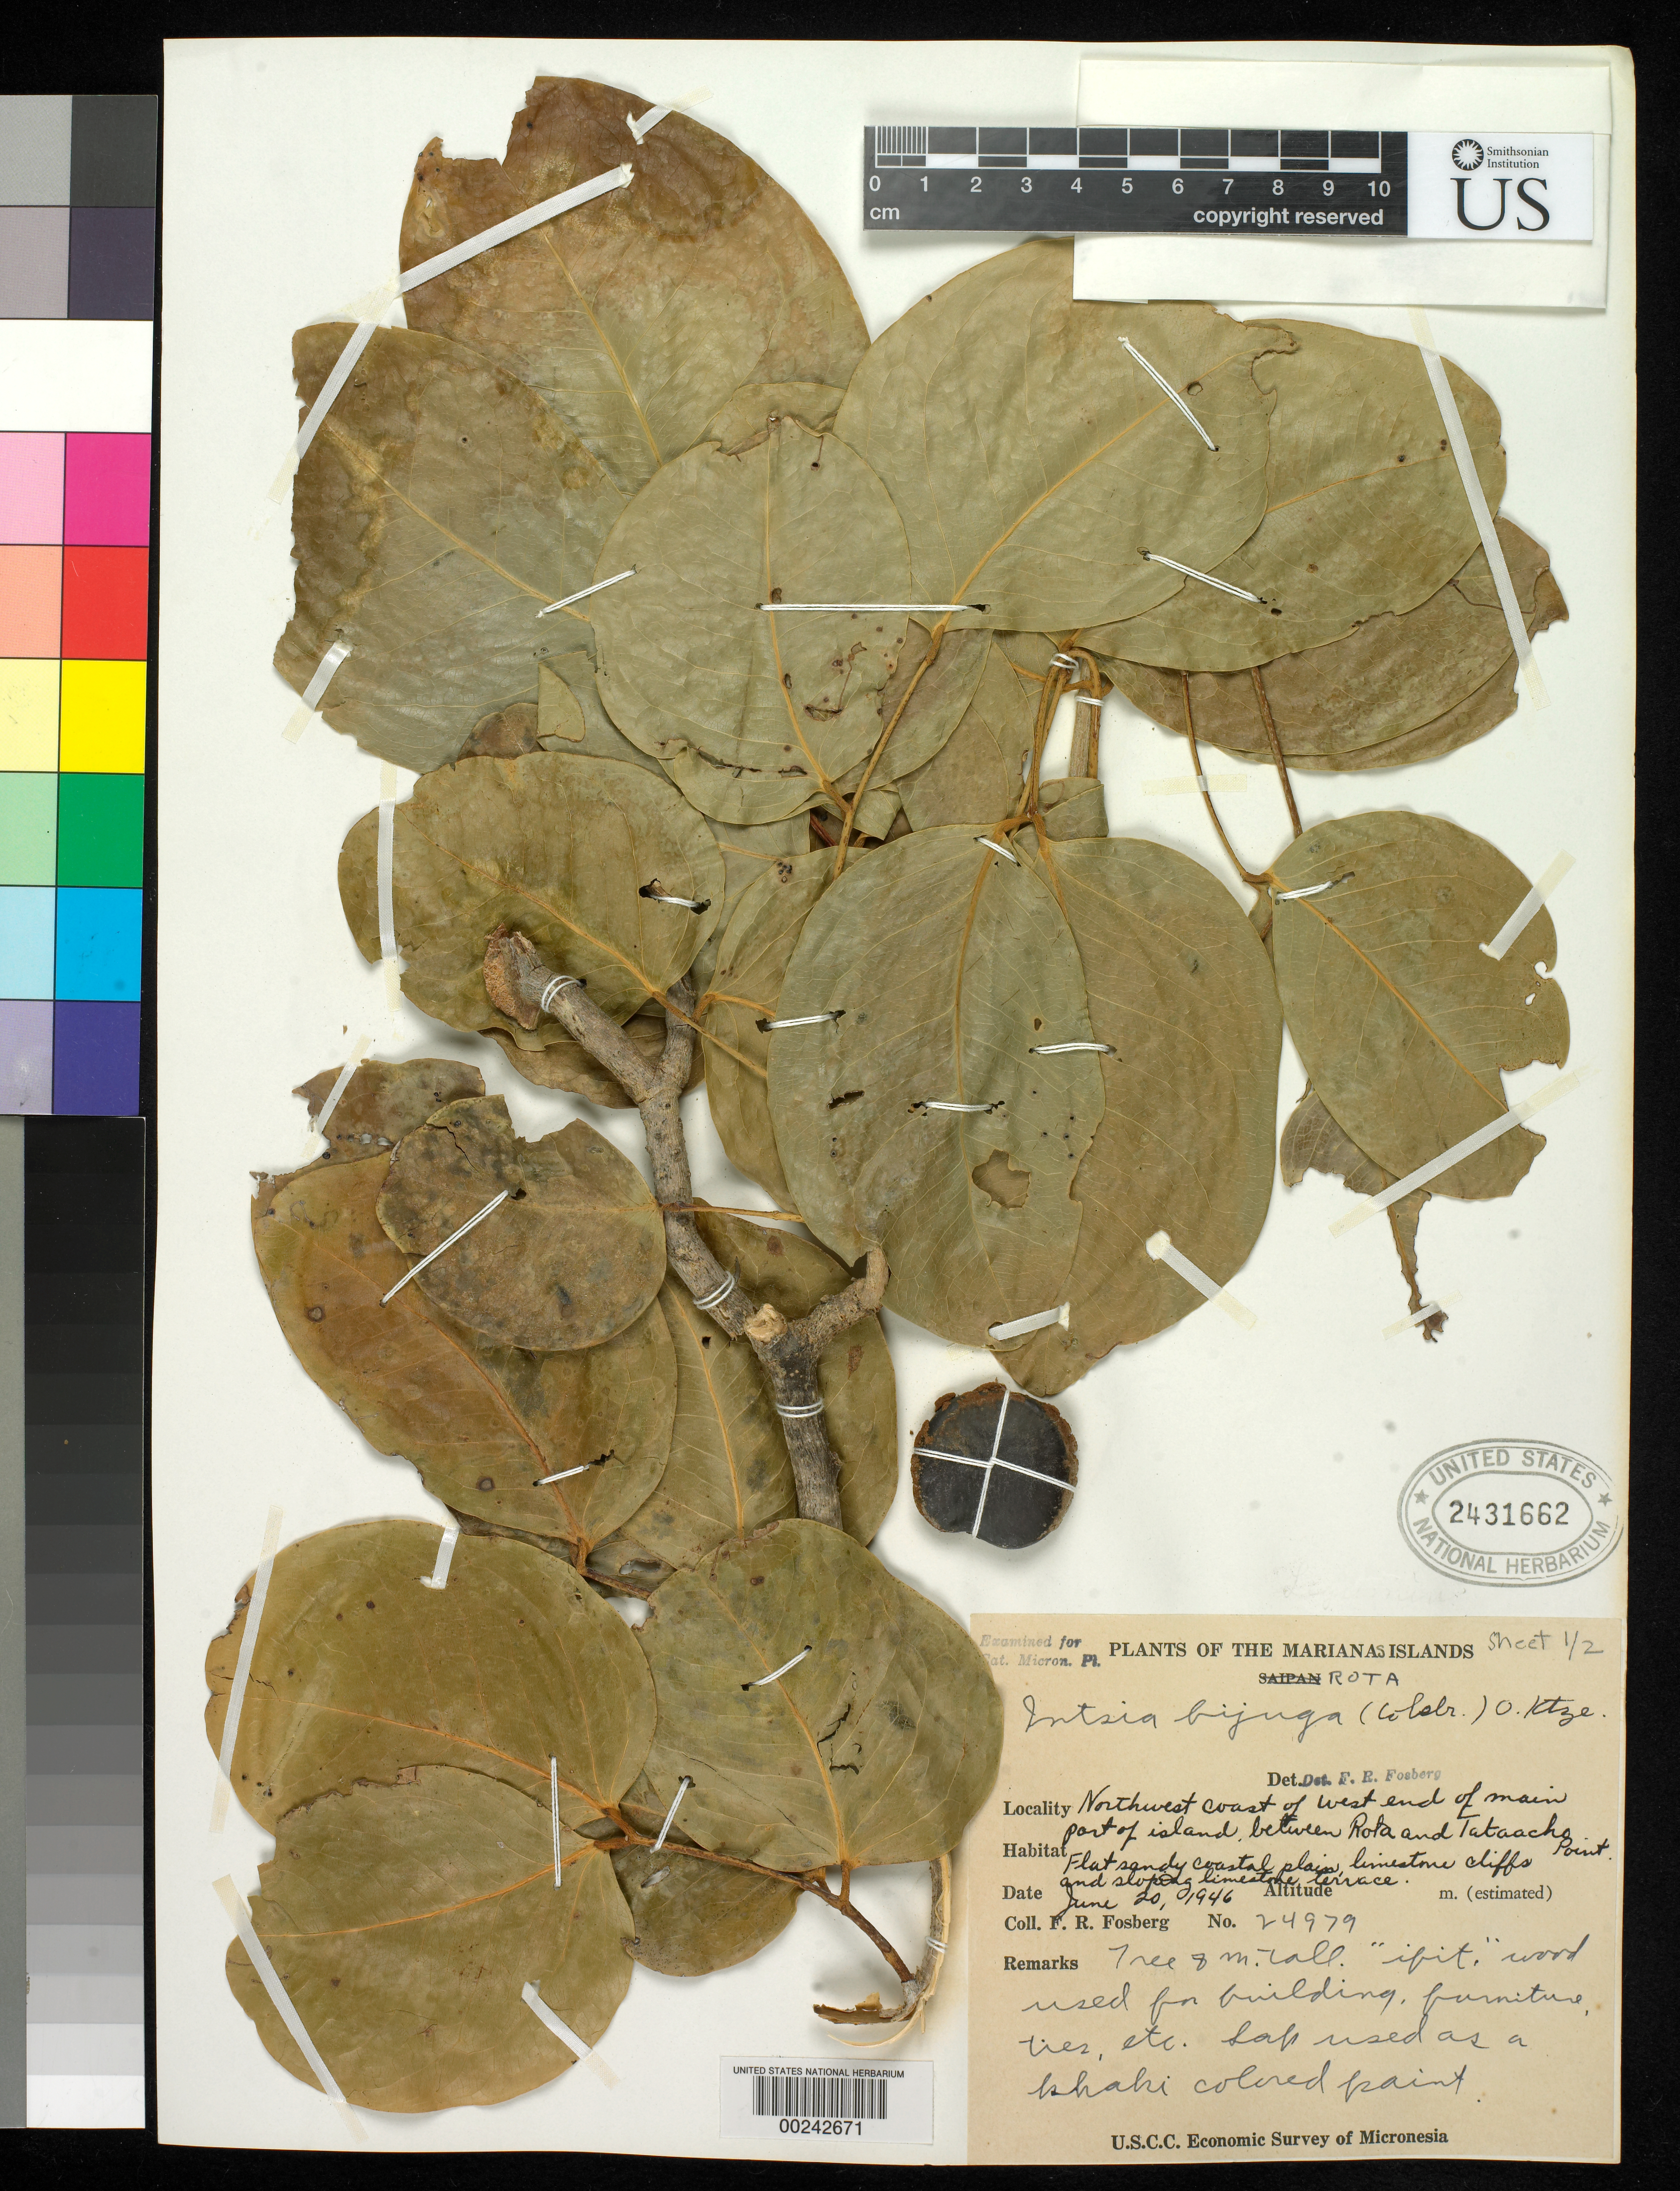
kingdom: Plantae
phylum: Tracheophyta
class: Magnoliopsida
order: Fabales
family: Fabaceae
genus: Intsia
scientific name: Intsia bijuga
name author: (Colebr.) Kuntze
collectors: F. R. Fosberg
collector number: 24979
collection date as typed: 20 Jun 1946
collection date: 1946-06-20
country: Northern Mariana Islands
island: Rota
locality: Nw coast of w end of main port of island, between rota and tataacho point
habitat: Flat shady coastal plain, limestone cliffs and sloping limestone terrace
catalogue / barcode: US 2431662